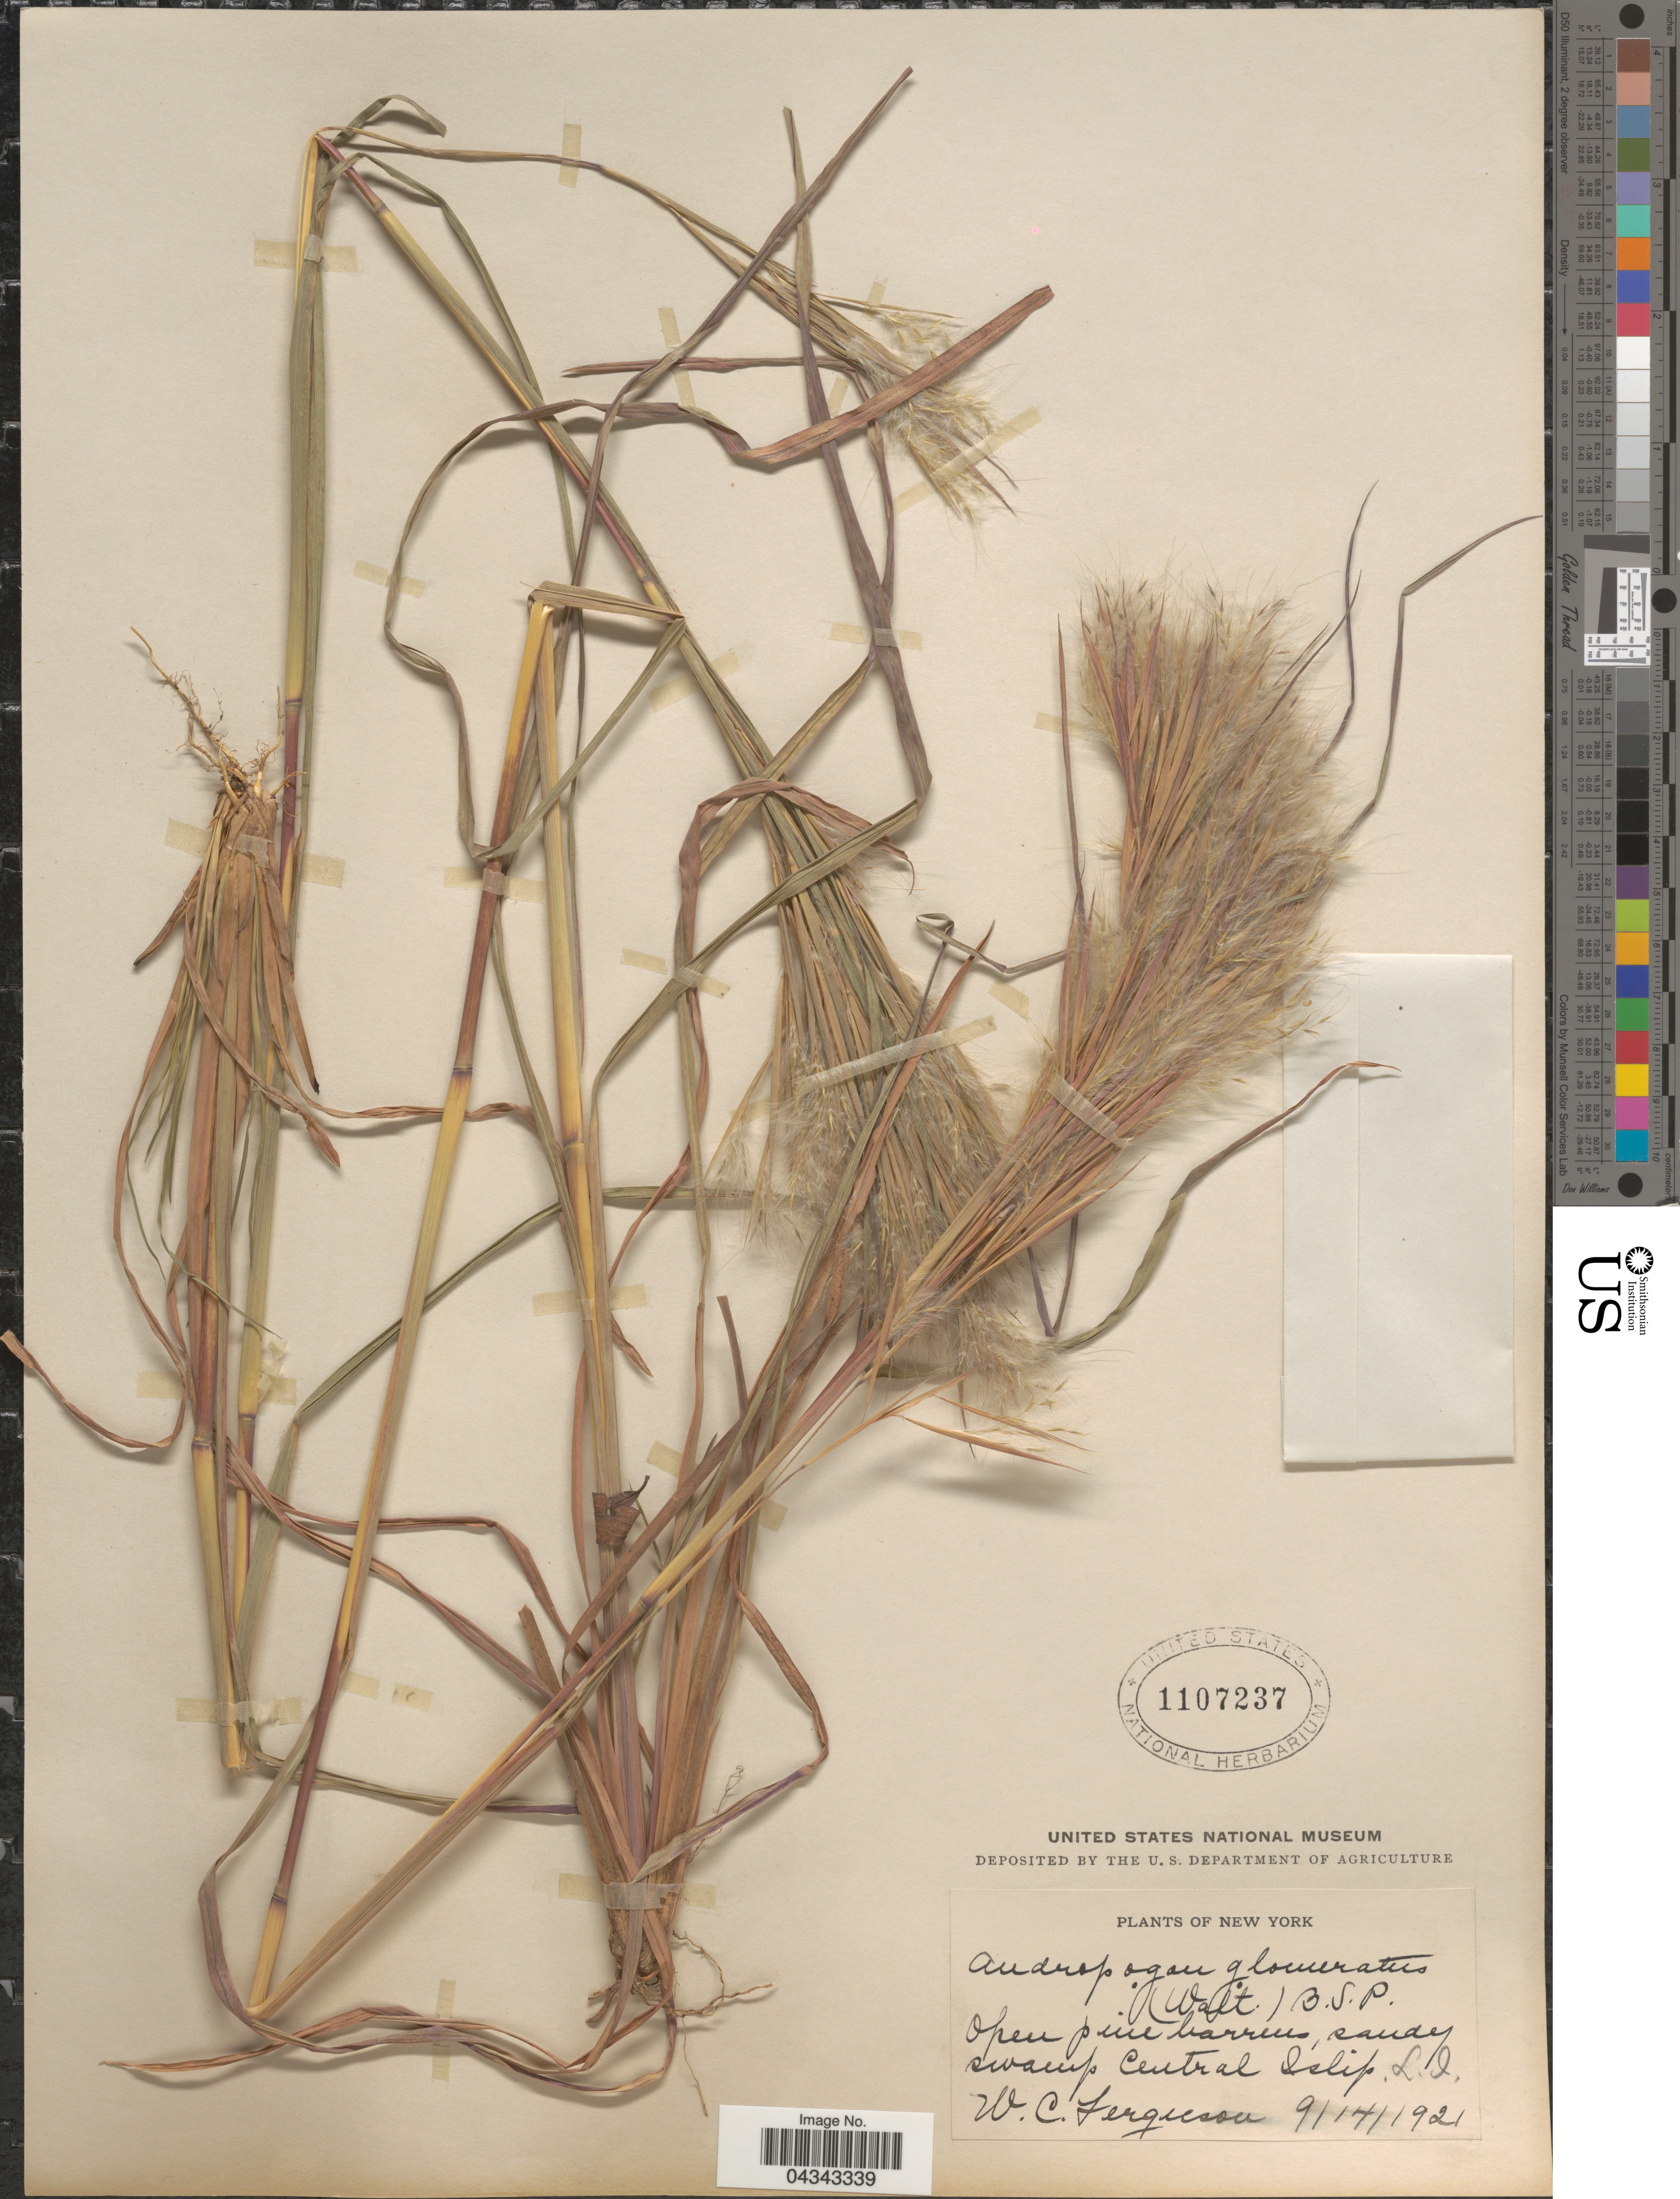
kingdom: Plantae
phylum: Tracheophyta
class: Liliopsida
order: Poales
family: Poaceae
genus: Andropogon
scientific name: Andropogon glomeratus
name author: (Walter) Britton, Stearns & Poggenb.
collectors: W. Ferguson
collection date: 1921-09-14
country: United States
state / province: New York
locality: Open pine barrens, sandy swamp Central Islip, L.I.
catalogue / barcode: US 1107237